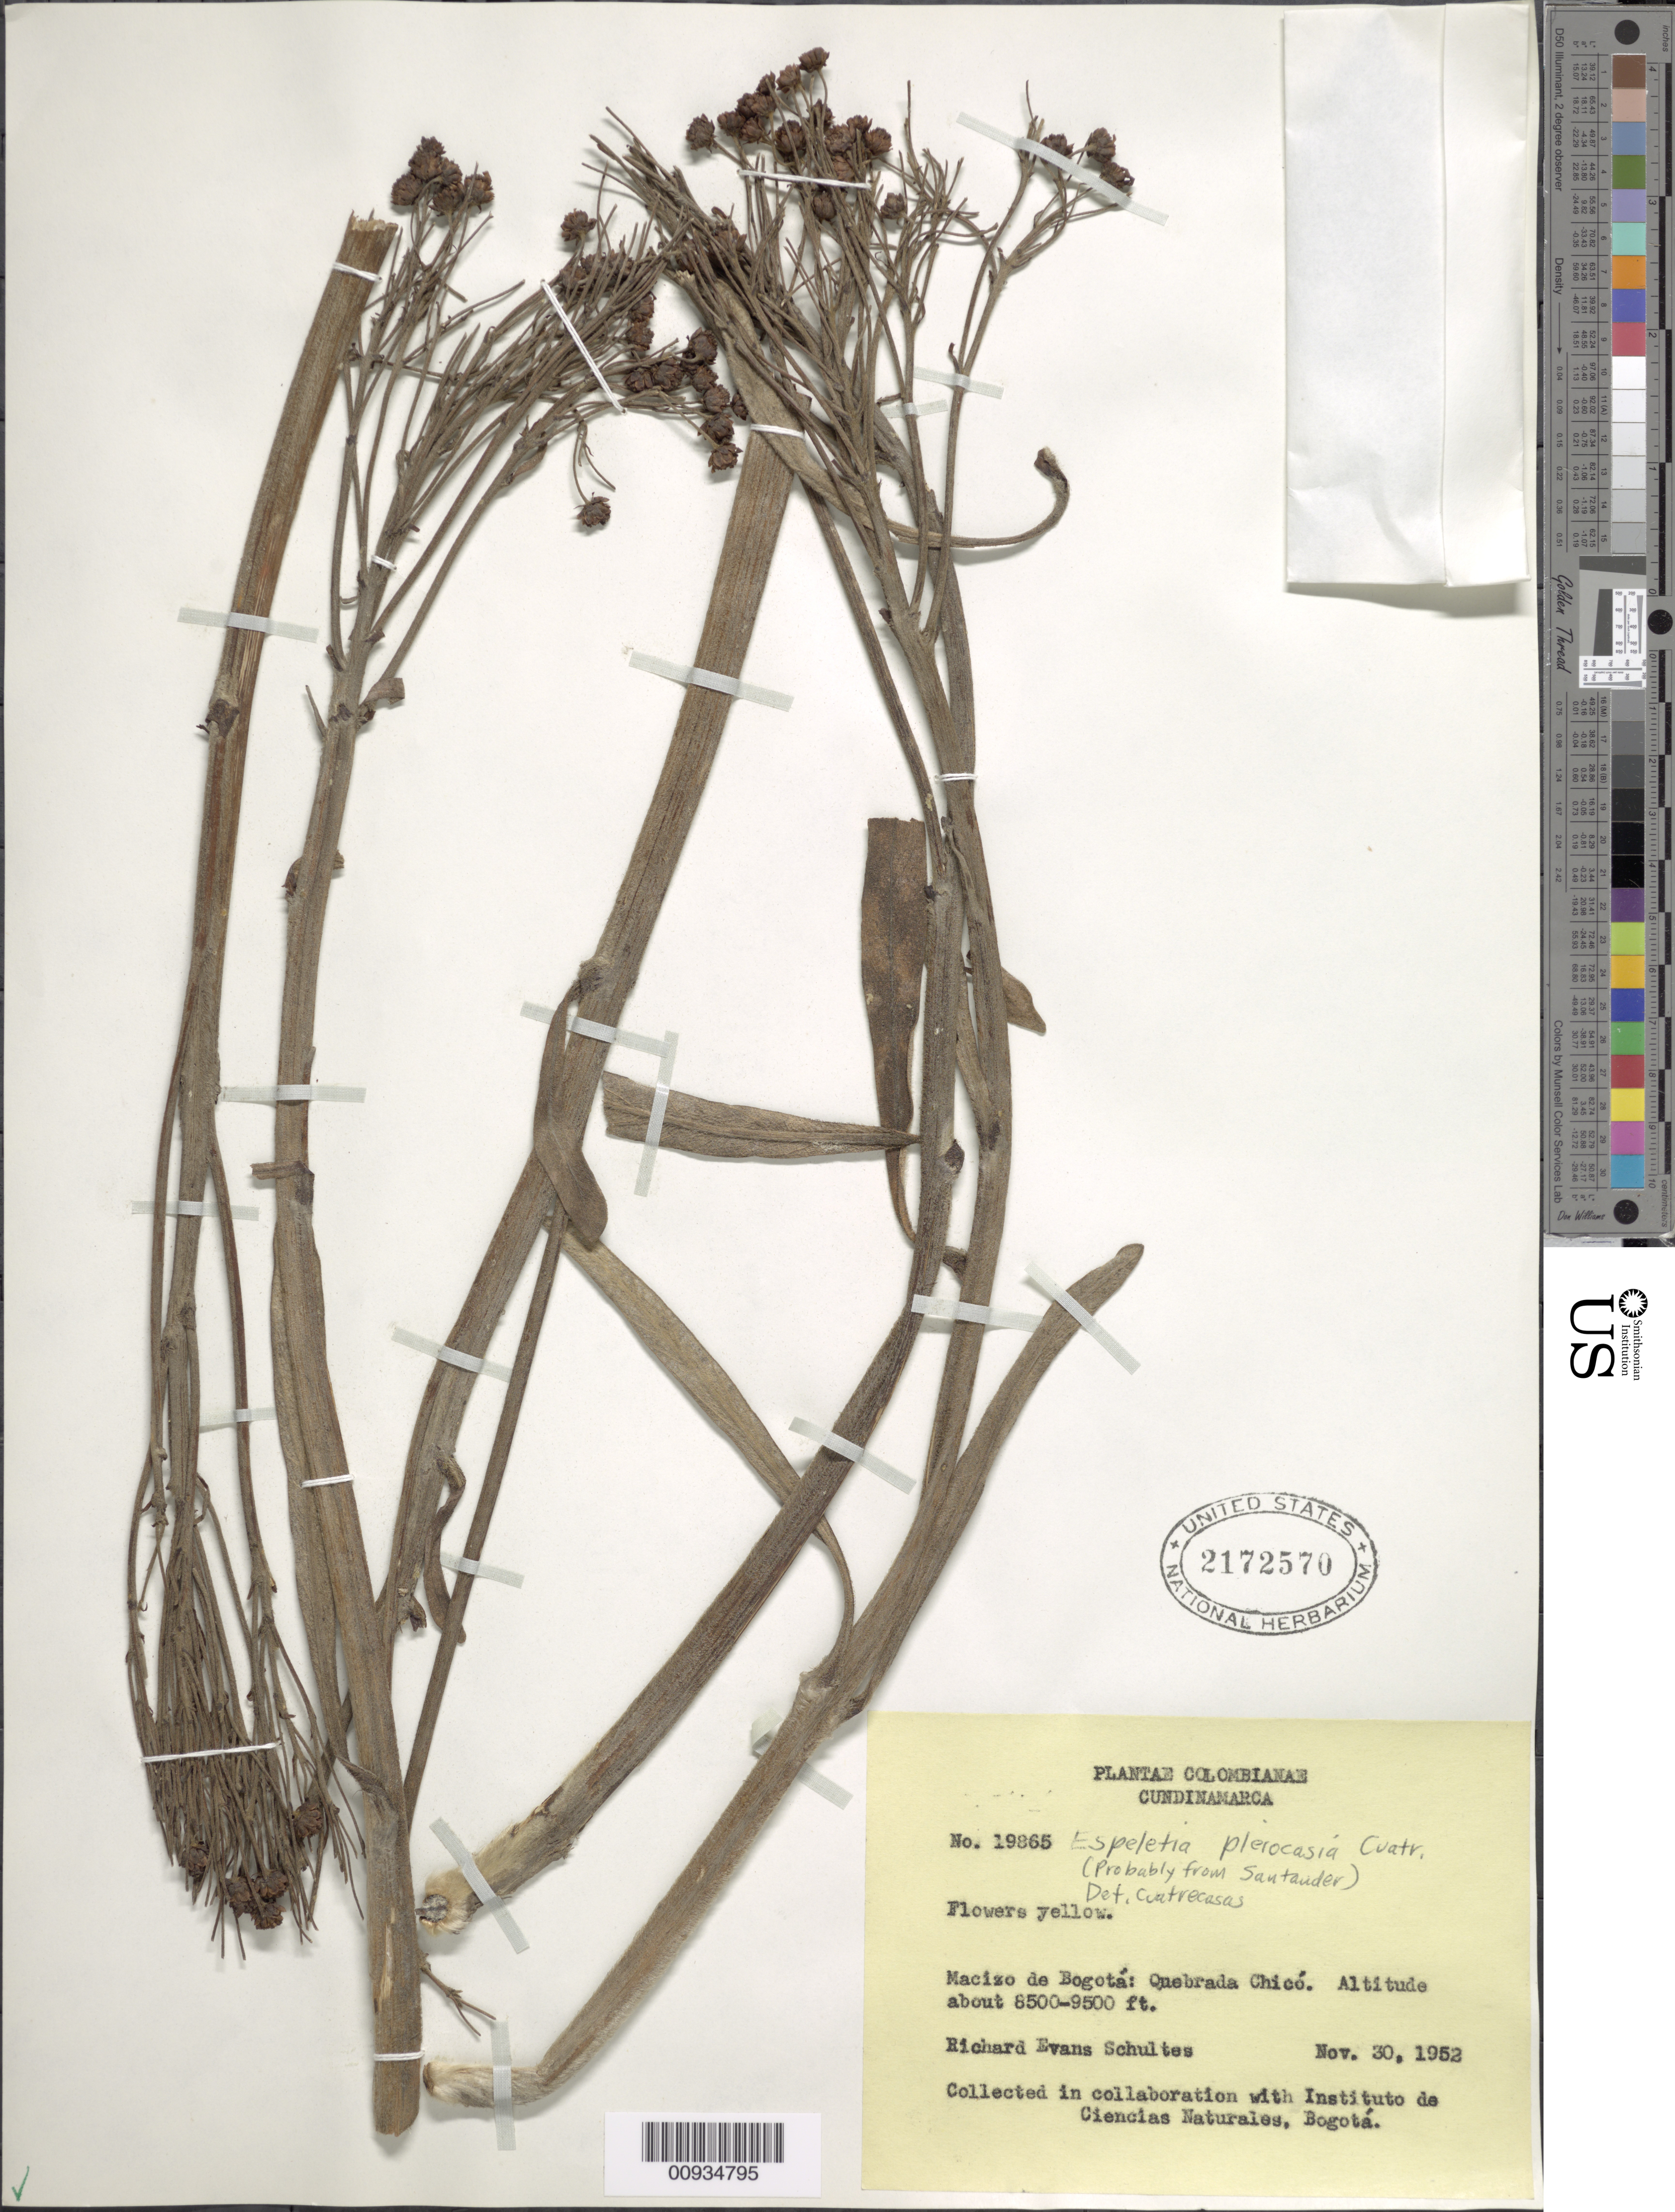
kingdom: Plantae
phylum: Tracheophyta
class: Magnoliopsida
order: Asterales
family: Asteraceae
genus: Espeletiopsis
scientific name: Espeletiopsis pleiochasia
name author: (Cuatrec.) Cuatrec.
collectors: R. E. Schultes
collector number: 19865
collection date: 1952-11-30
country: Colombia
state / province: Santander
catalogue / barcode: US 2172570